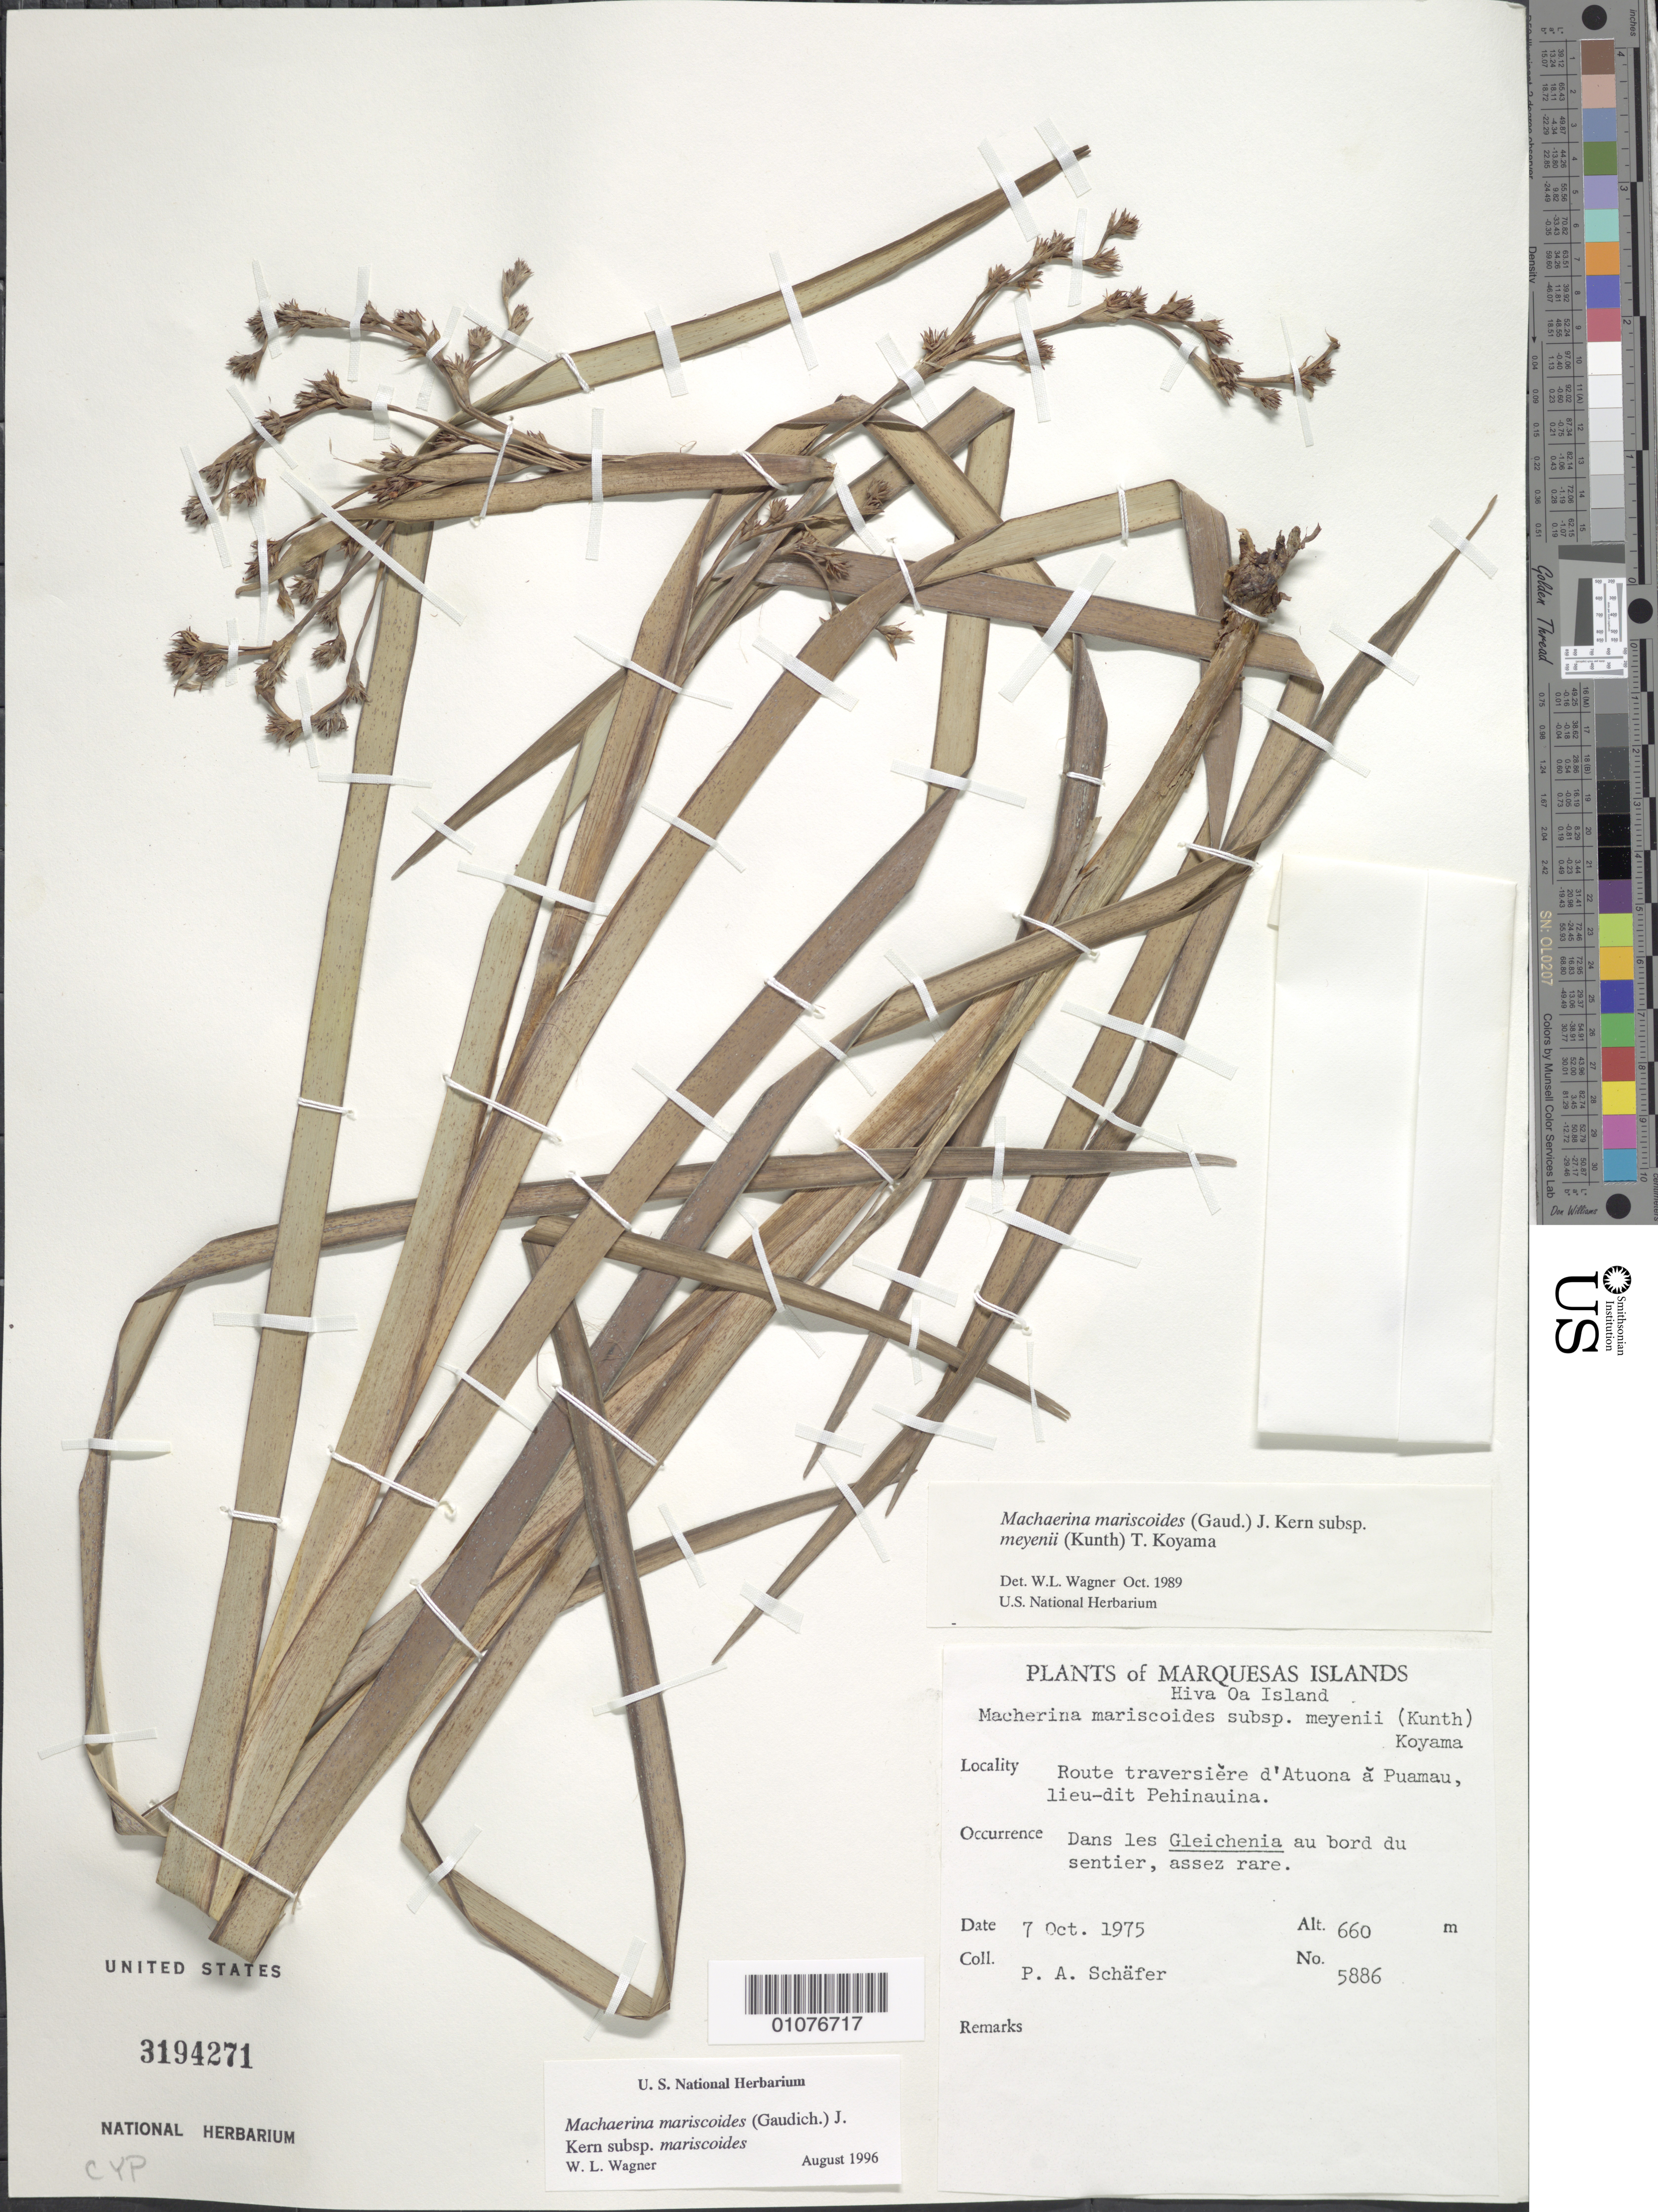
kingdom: Plantae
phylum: Tracheophyta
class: Liliopsida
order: Poales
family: Cyperaceae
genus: Machaerina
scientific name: Machaerina mariscoides subsp. mariscoides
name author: (Gaudich.) J. Kern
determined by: Wagner, W. L., (BOT), Smithsonian Institution - National Museum of Natural History (UNITED STATES)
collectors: P. A. Schäfer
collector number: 5886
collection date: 1975-10-07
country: French Polynesia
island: Hiva Oa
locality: route traversière d'Atuona à Puamau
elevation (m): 660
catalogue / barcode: US 3194271